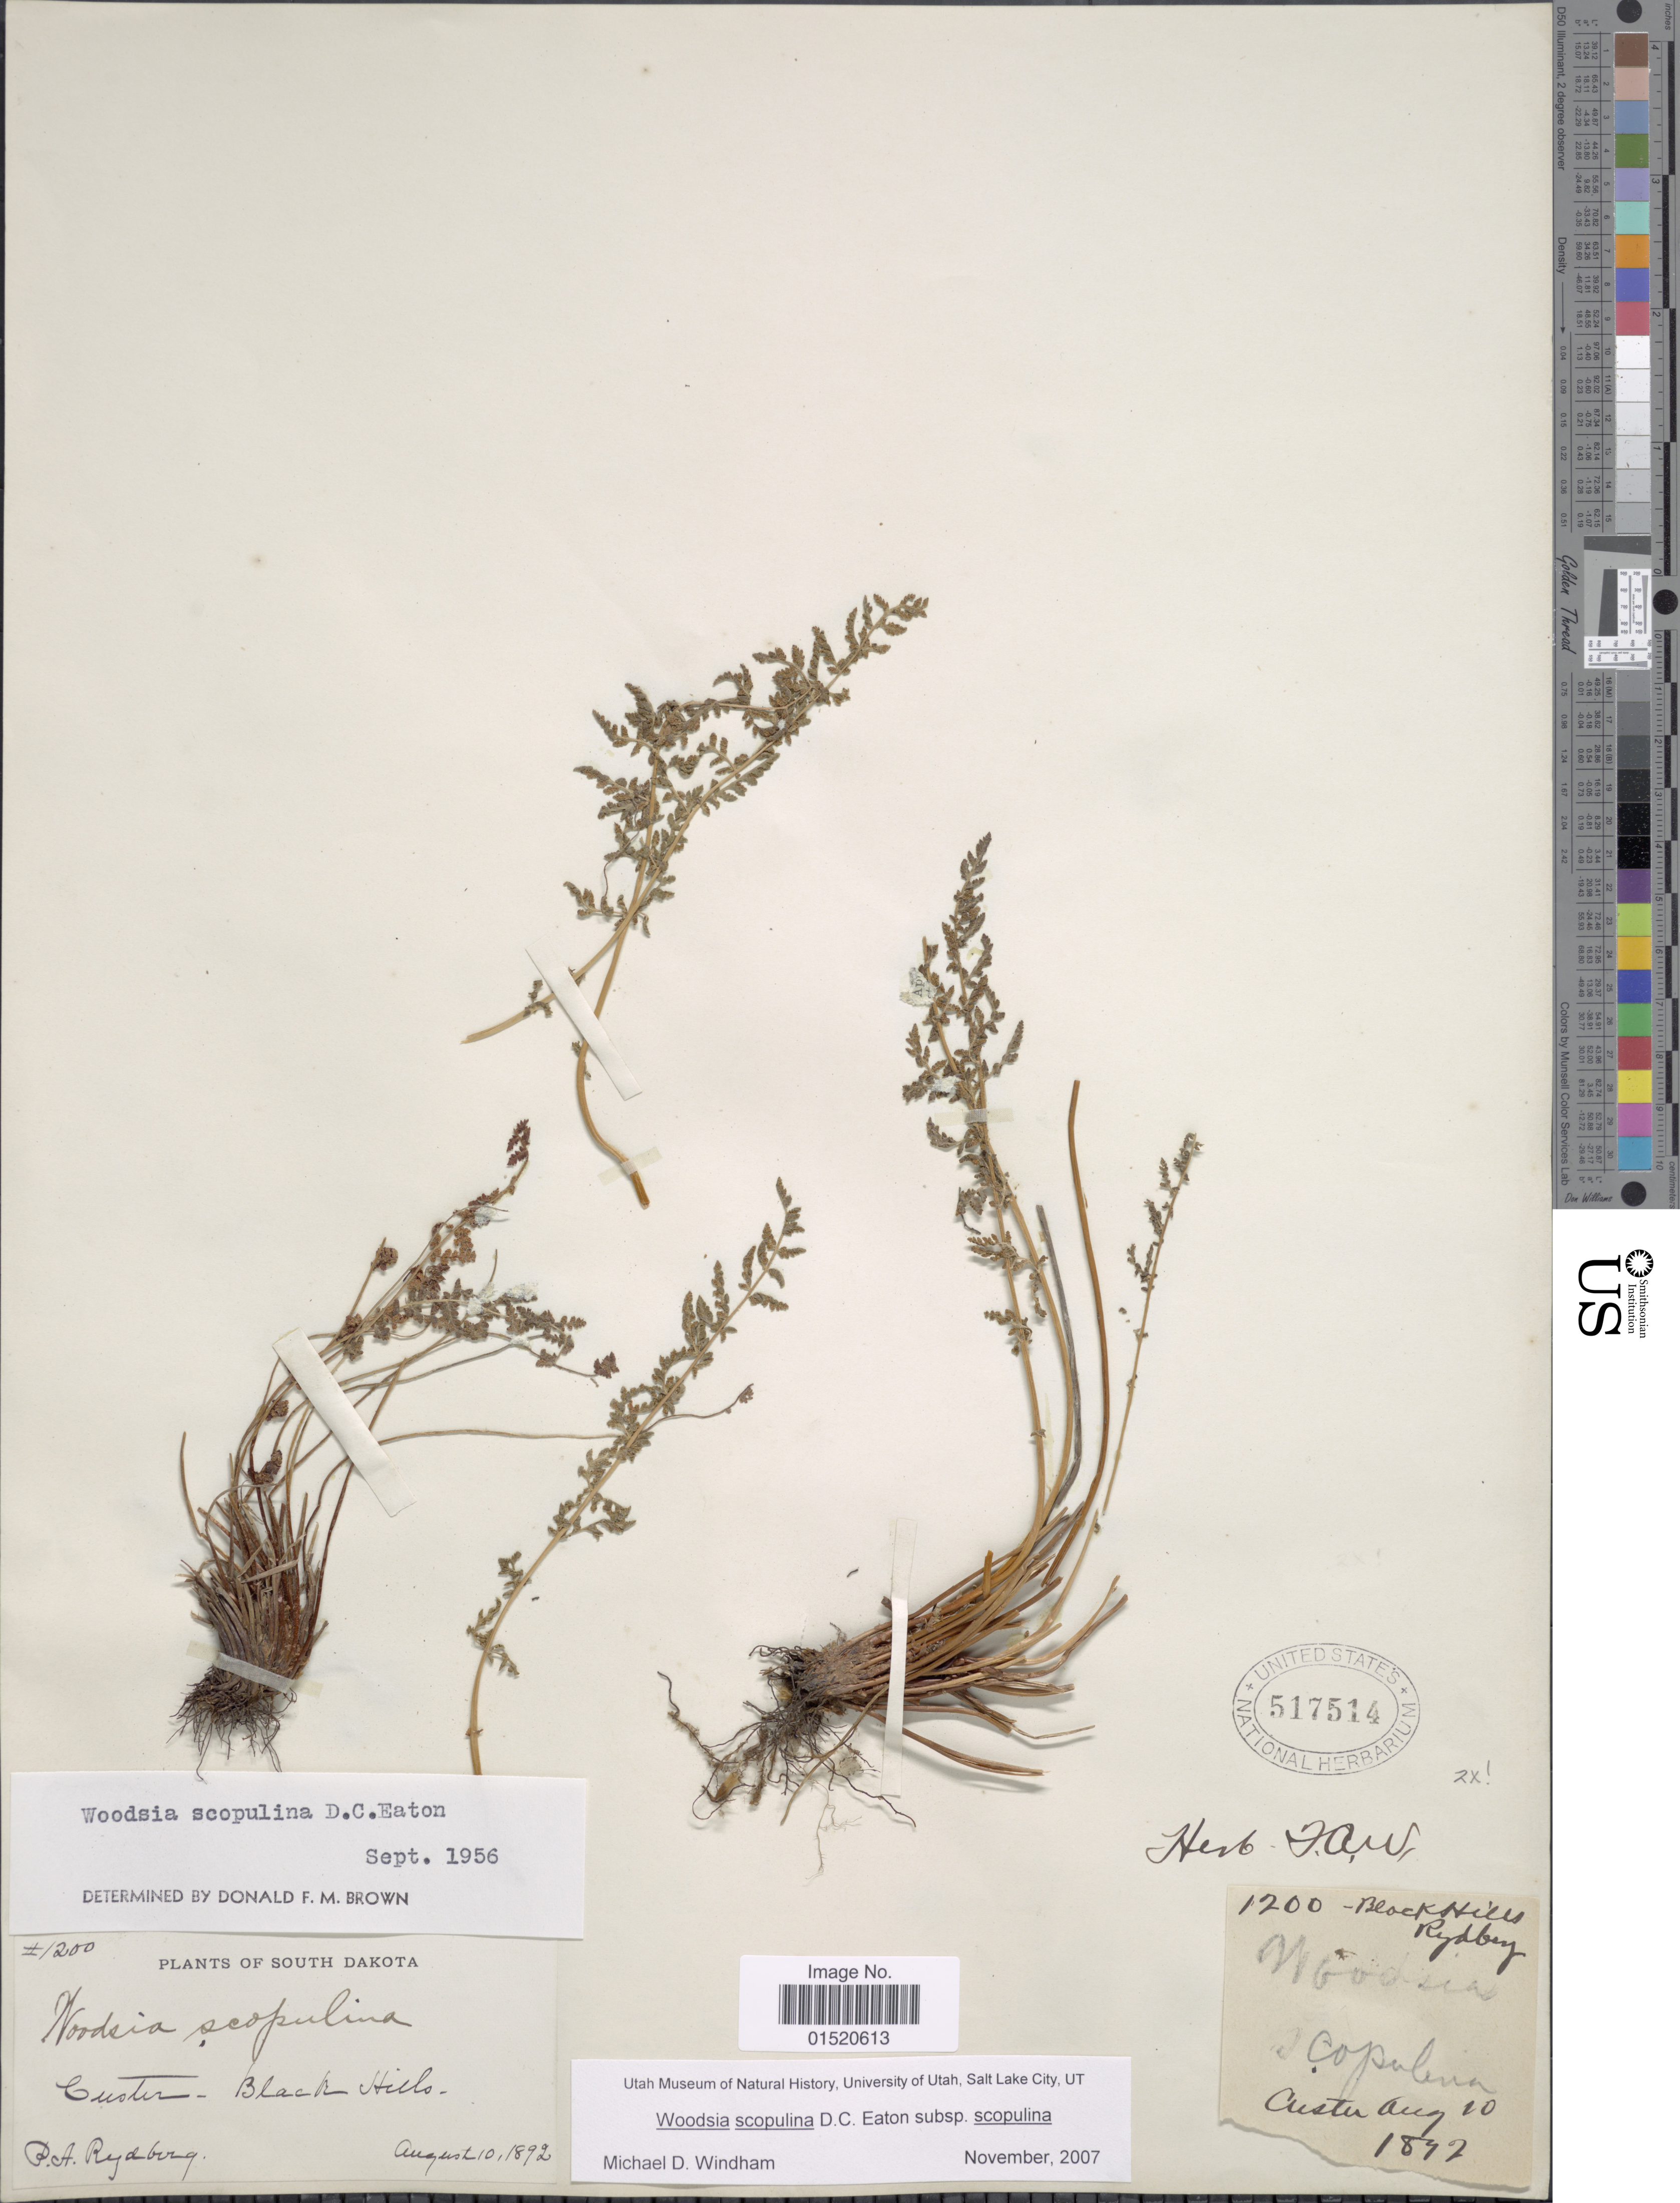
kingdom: Plantae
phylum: Tracheophyta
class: Polypodiopsida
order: Polypodiales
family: Woodsiaceae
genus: Woodsia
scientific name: Woodsia scopulina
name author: D.C. Eaton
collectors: P. A. Rydberg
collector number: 1200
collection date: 1892-08-10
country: United States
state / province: South Dakota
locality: Custer - Black Hills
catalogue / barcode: US 517514